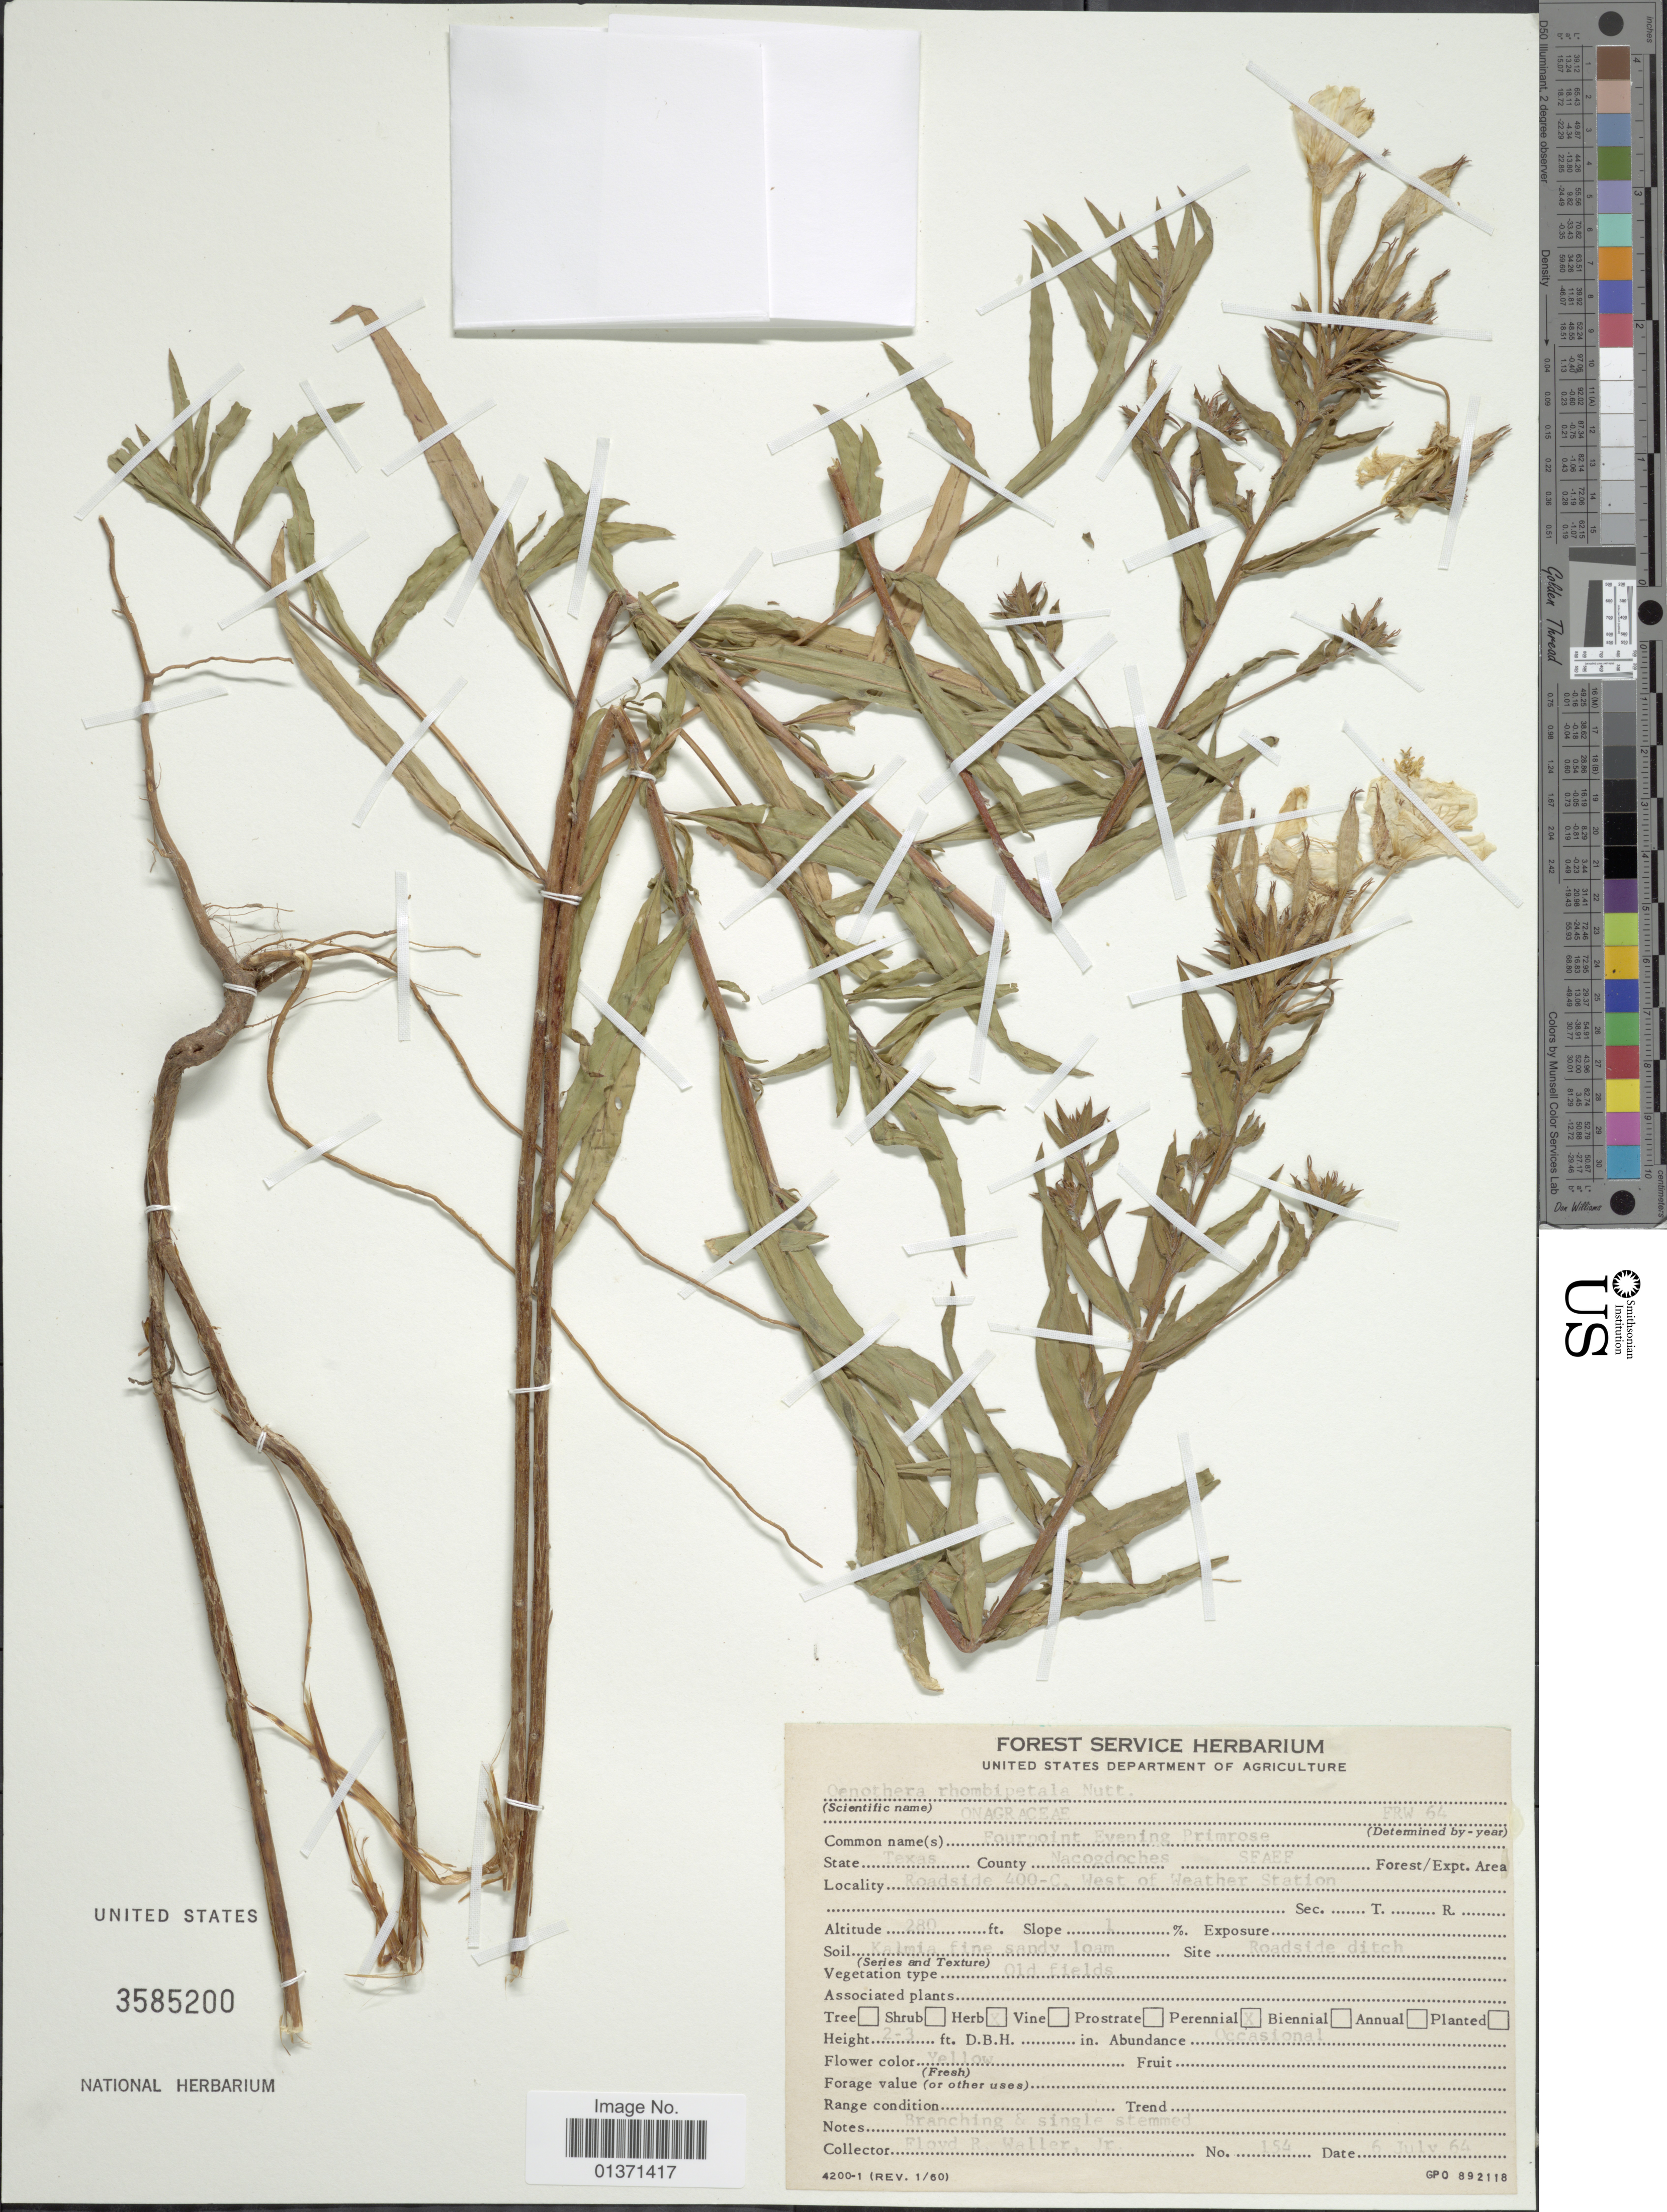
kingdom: Plantae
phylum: Tracheophyta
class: Magnoliopsida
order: Myrtales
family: Onagraceae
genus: Oenothera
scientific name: Oenothera rhombipetala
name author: Nutt. ex Torr & A. Gray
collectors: F. R. Waller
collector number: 154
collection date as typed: Transcribed d/m/y: 6/7/64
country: United States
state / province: Texas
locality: County Nacogdoches, Roadside, West of Weather Station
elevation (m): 85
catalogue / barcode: US 3585200